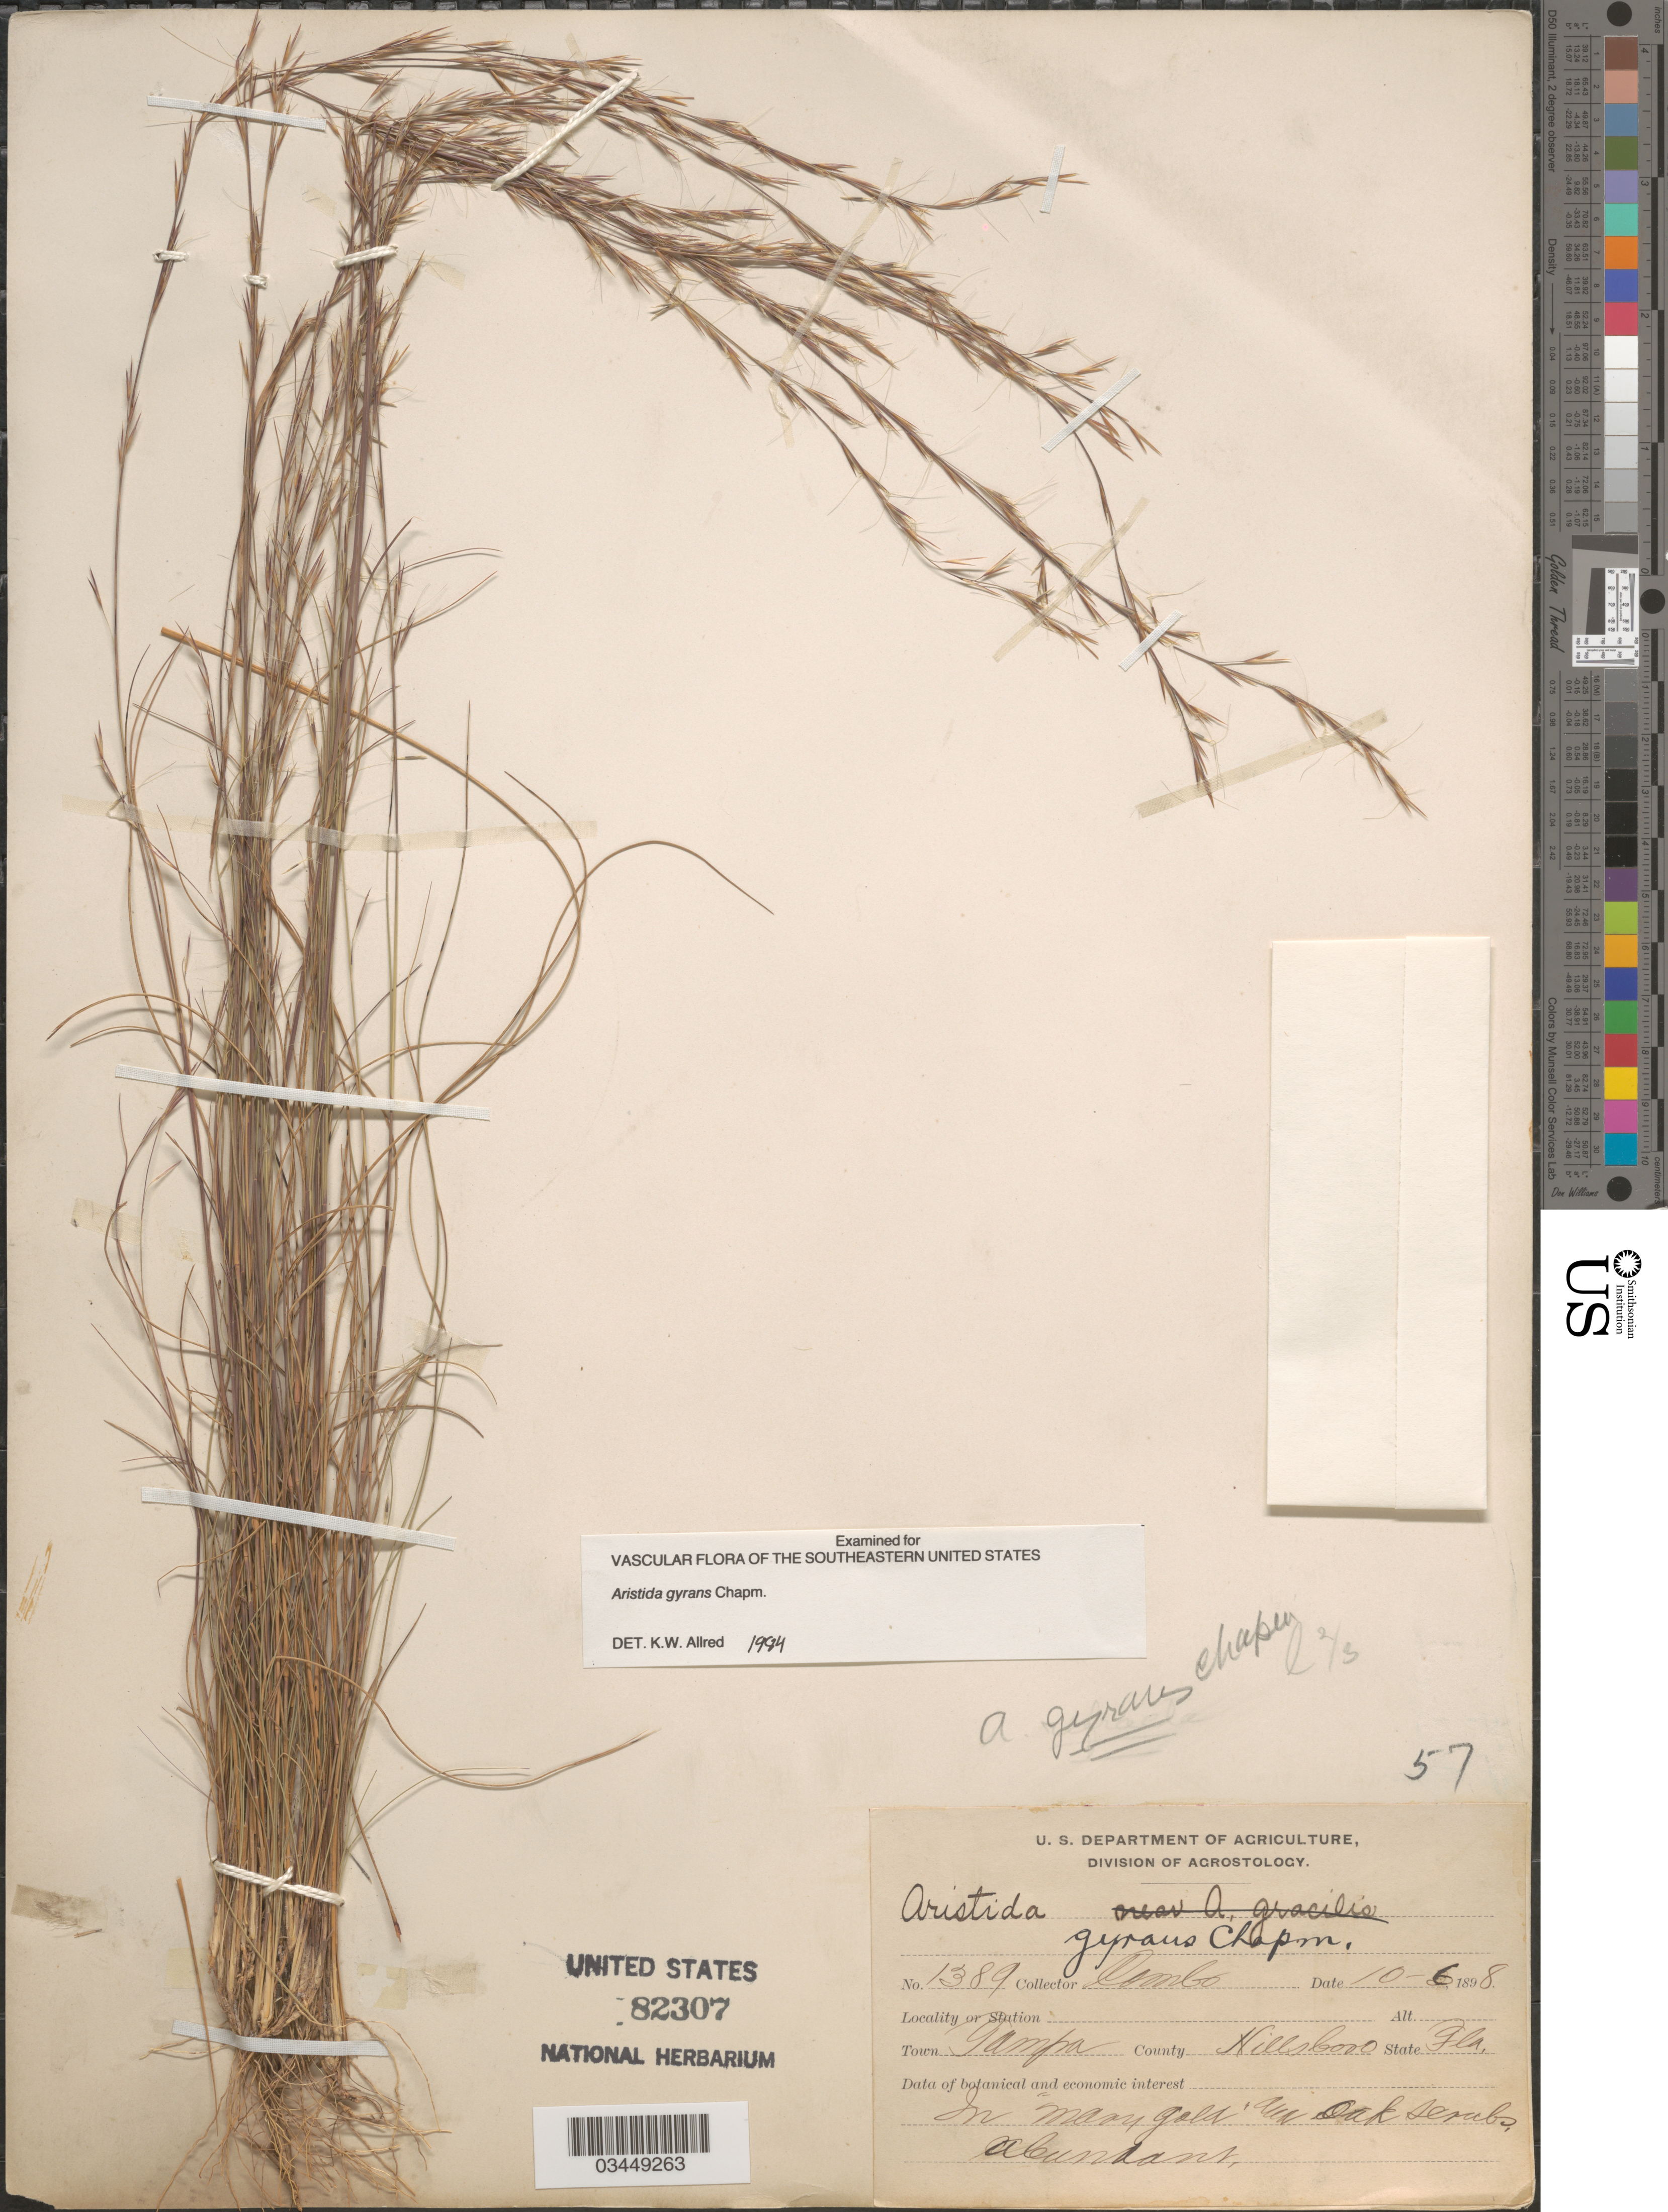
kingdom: Plantae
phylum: Tracheophyta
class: Liliopsida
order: Poales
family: Poaceae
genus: Aristida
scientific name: Aristida gyrans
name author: Chapm.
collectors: -. Combs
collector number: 1389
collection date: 1898-10-06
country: United States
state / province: Florida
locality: Town Tampa. County Hillsboro.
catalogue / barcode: US 82307